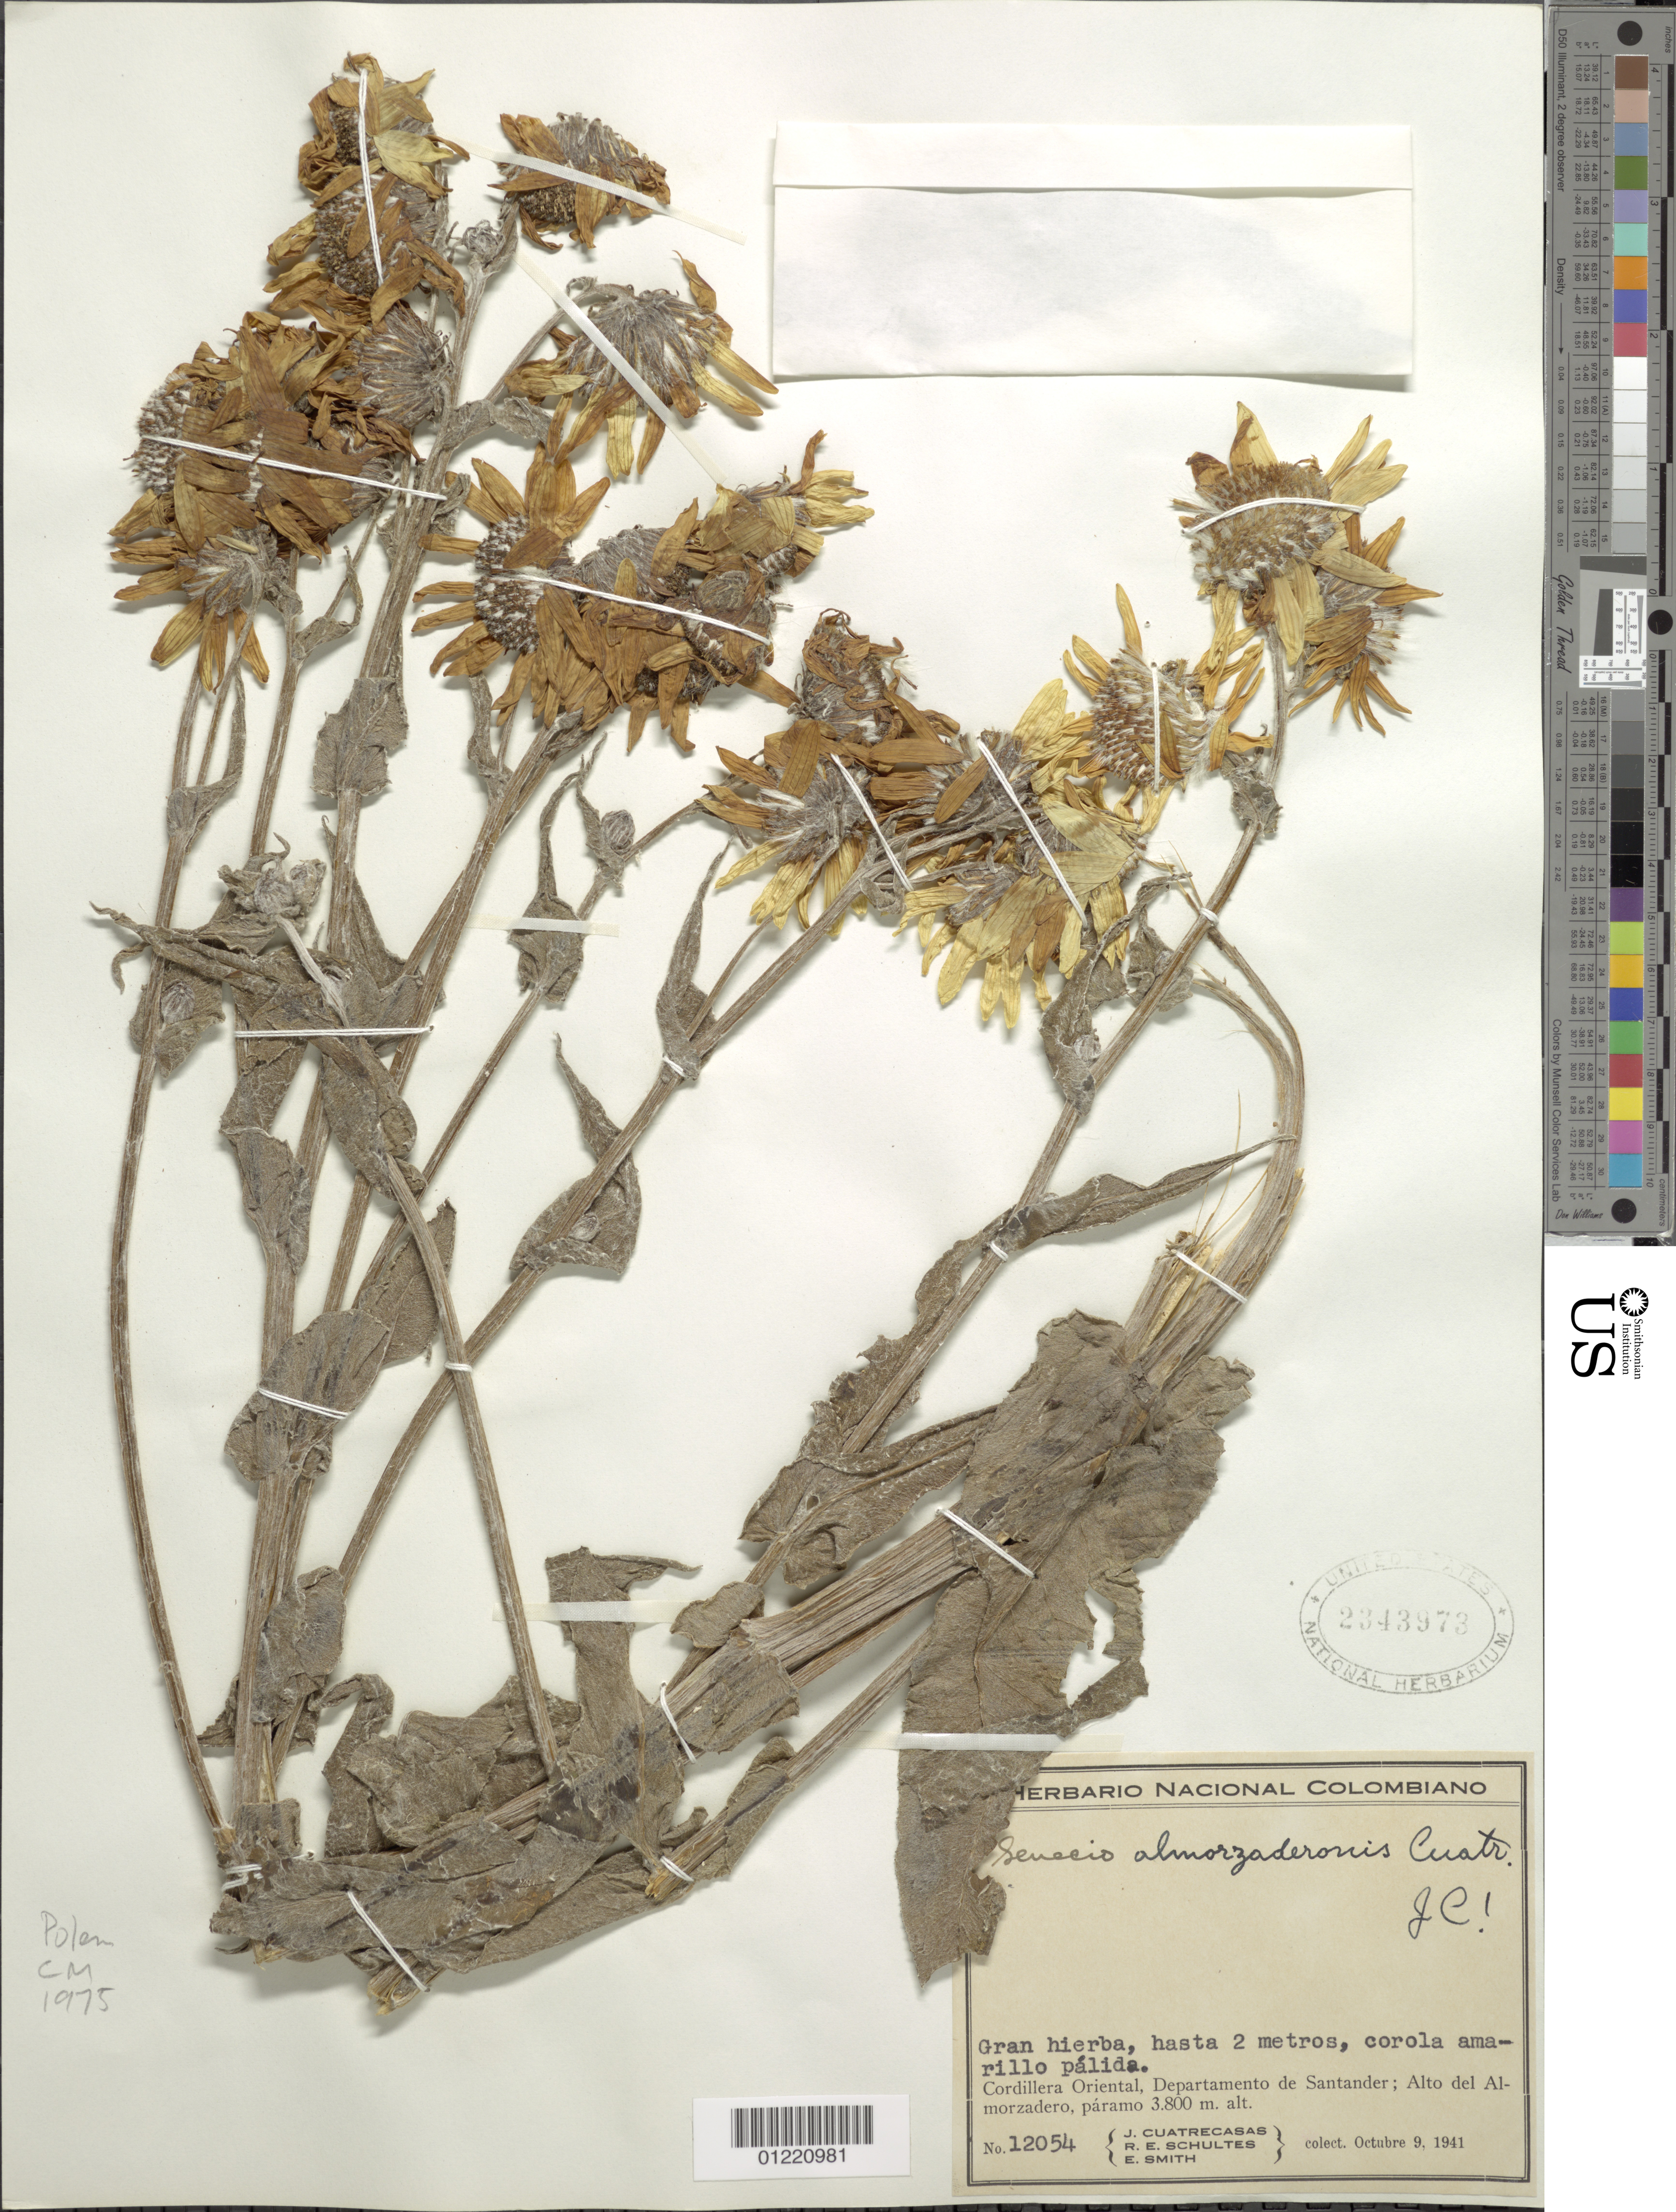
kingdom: Plantae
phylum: Tracheophyta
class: Magnoliopsida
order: Asterales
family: Asteraceae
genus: Senecio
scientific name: Senecio almorzaderonis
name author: Cuatrec.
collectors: J. Cuatrecasas, R. E. Schultes & C. E. Smith Jr.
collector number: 12054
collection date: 1941-10-09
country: Colombia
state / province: Santander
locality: Alto del Almorzadero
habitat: paramo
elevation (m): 3800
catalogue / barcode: US 2343973